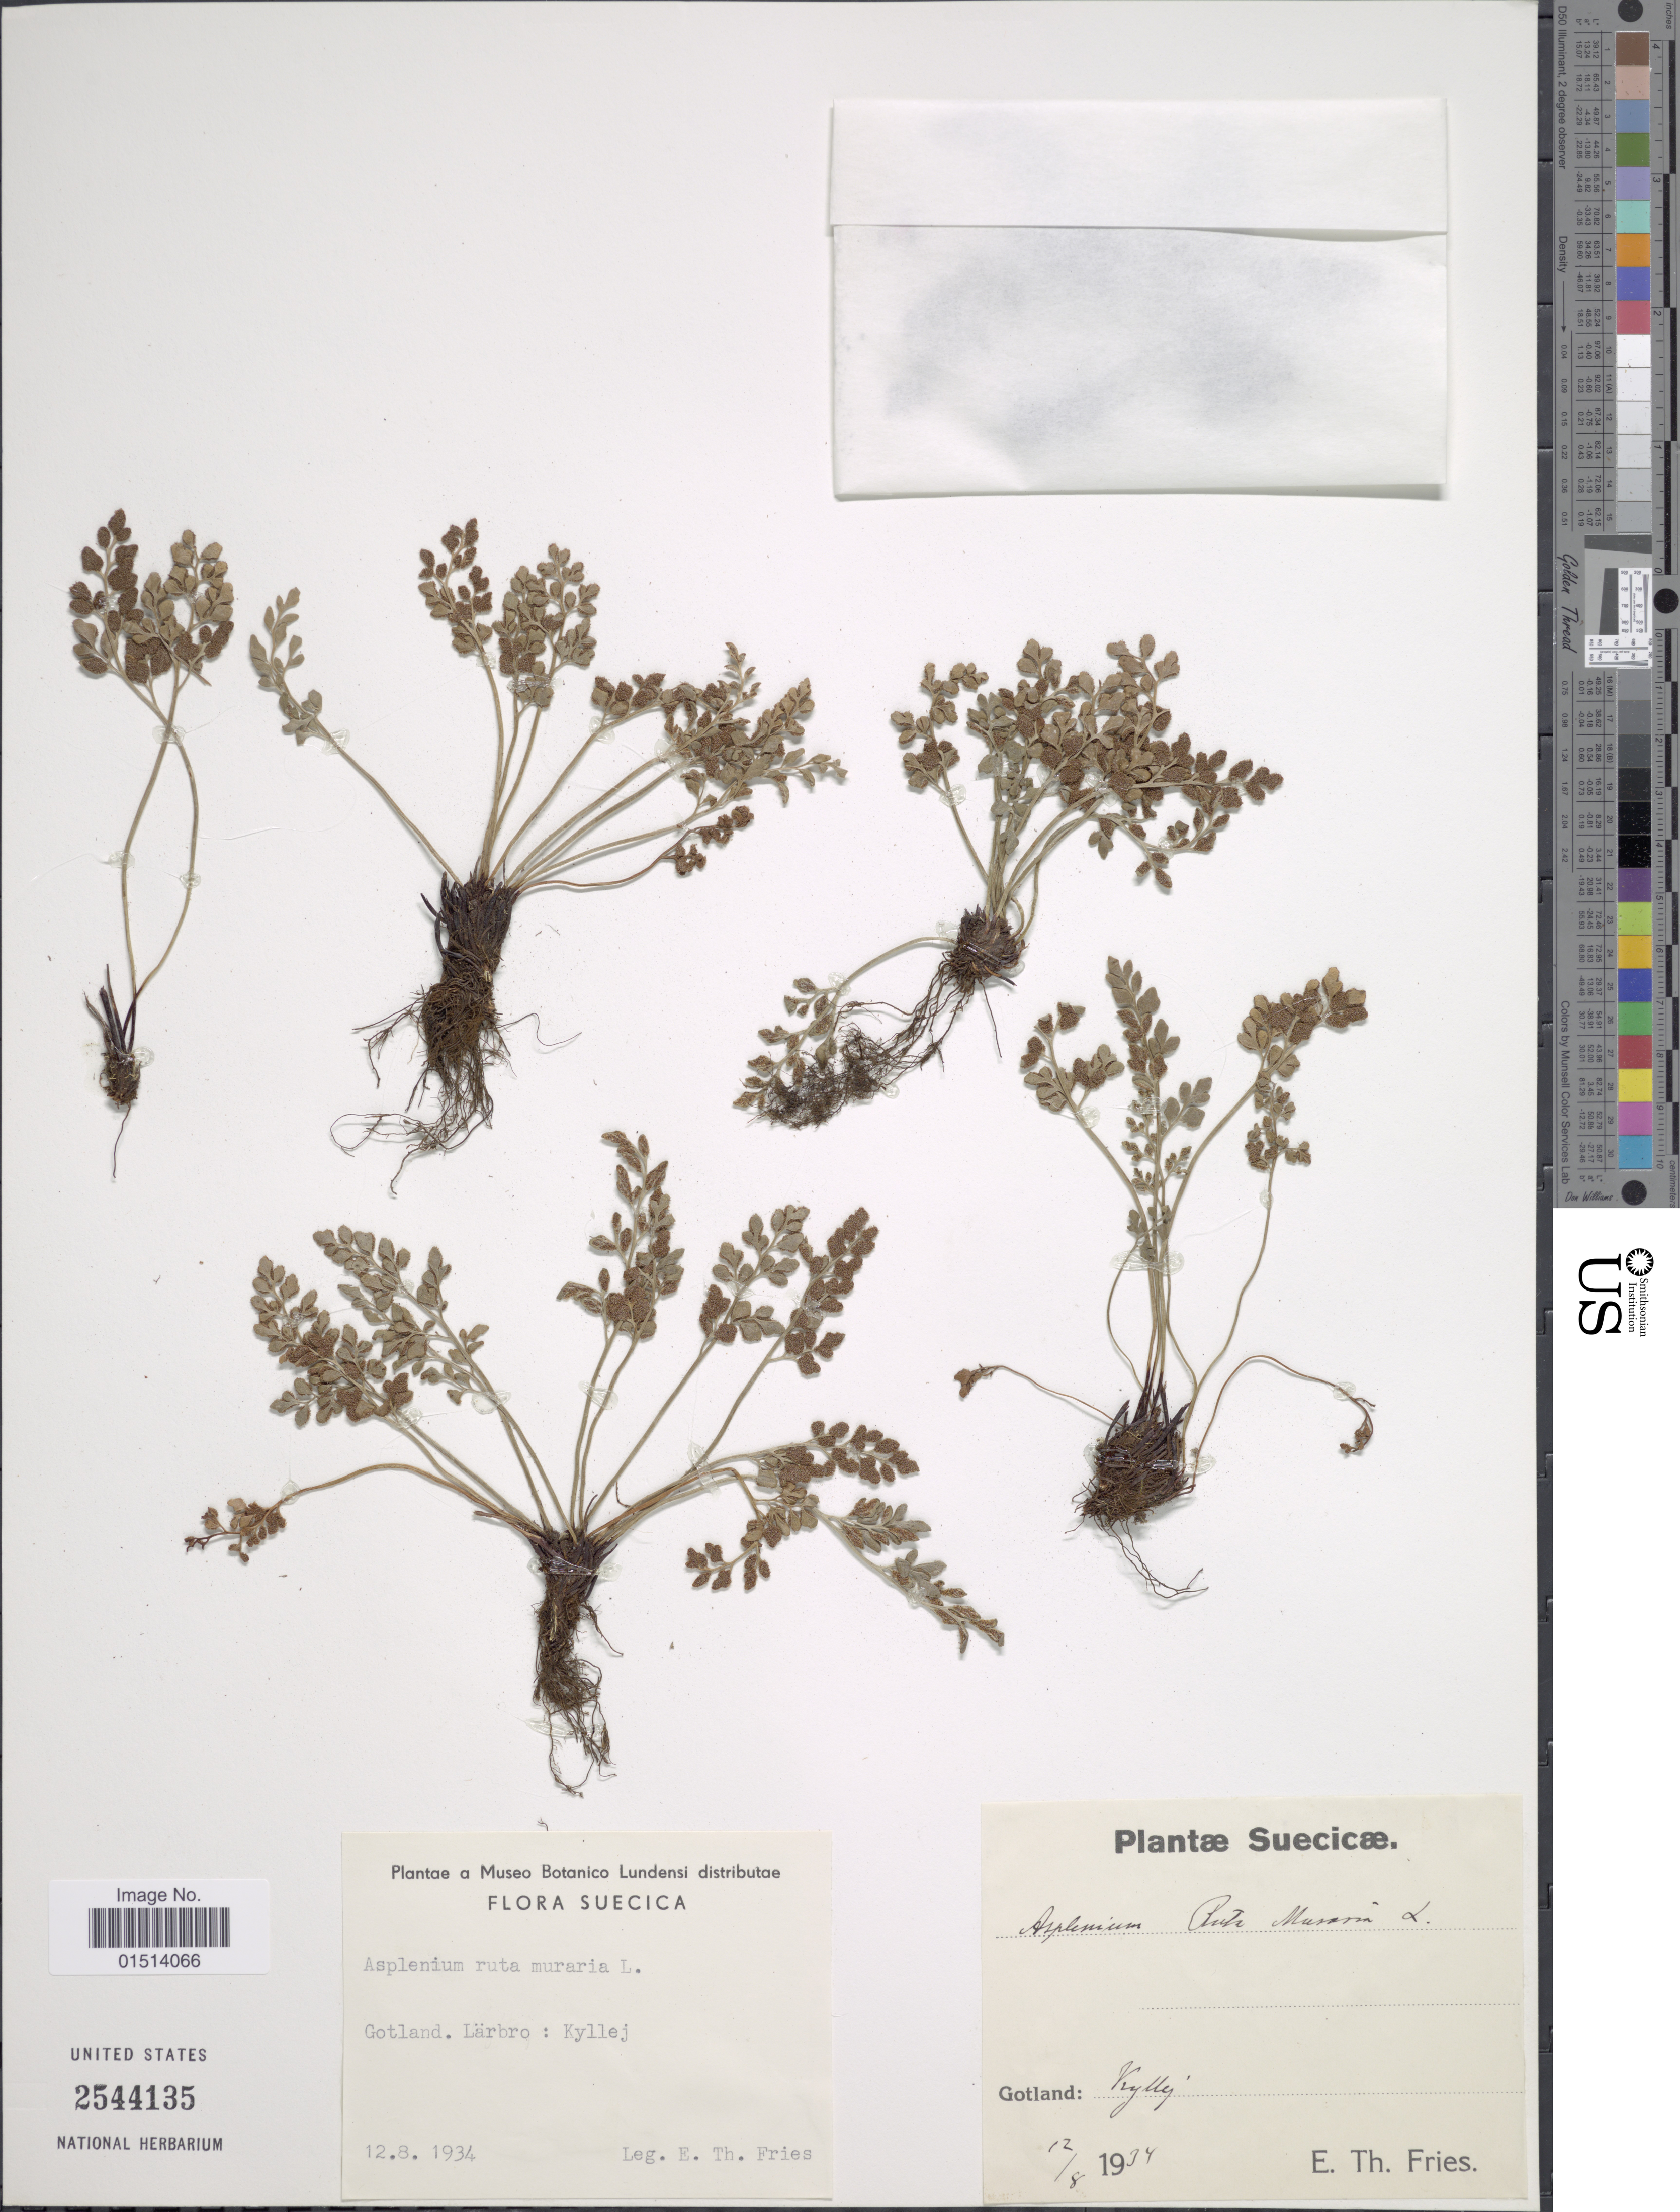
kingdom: Plantae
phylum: Tracheophyta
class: Polypodiopsida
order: Polypodiales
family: Aspleniaceae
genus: Asplenium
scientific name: Asplenium ruta-muraria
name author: L.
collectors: E. Fries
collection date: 1934-08-12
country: Sweden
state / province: Gotland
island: Gotland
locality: Suecica, Gotland, Larbo: Kyllej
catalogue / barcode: US 2544135